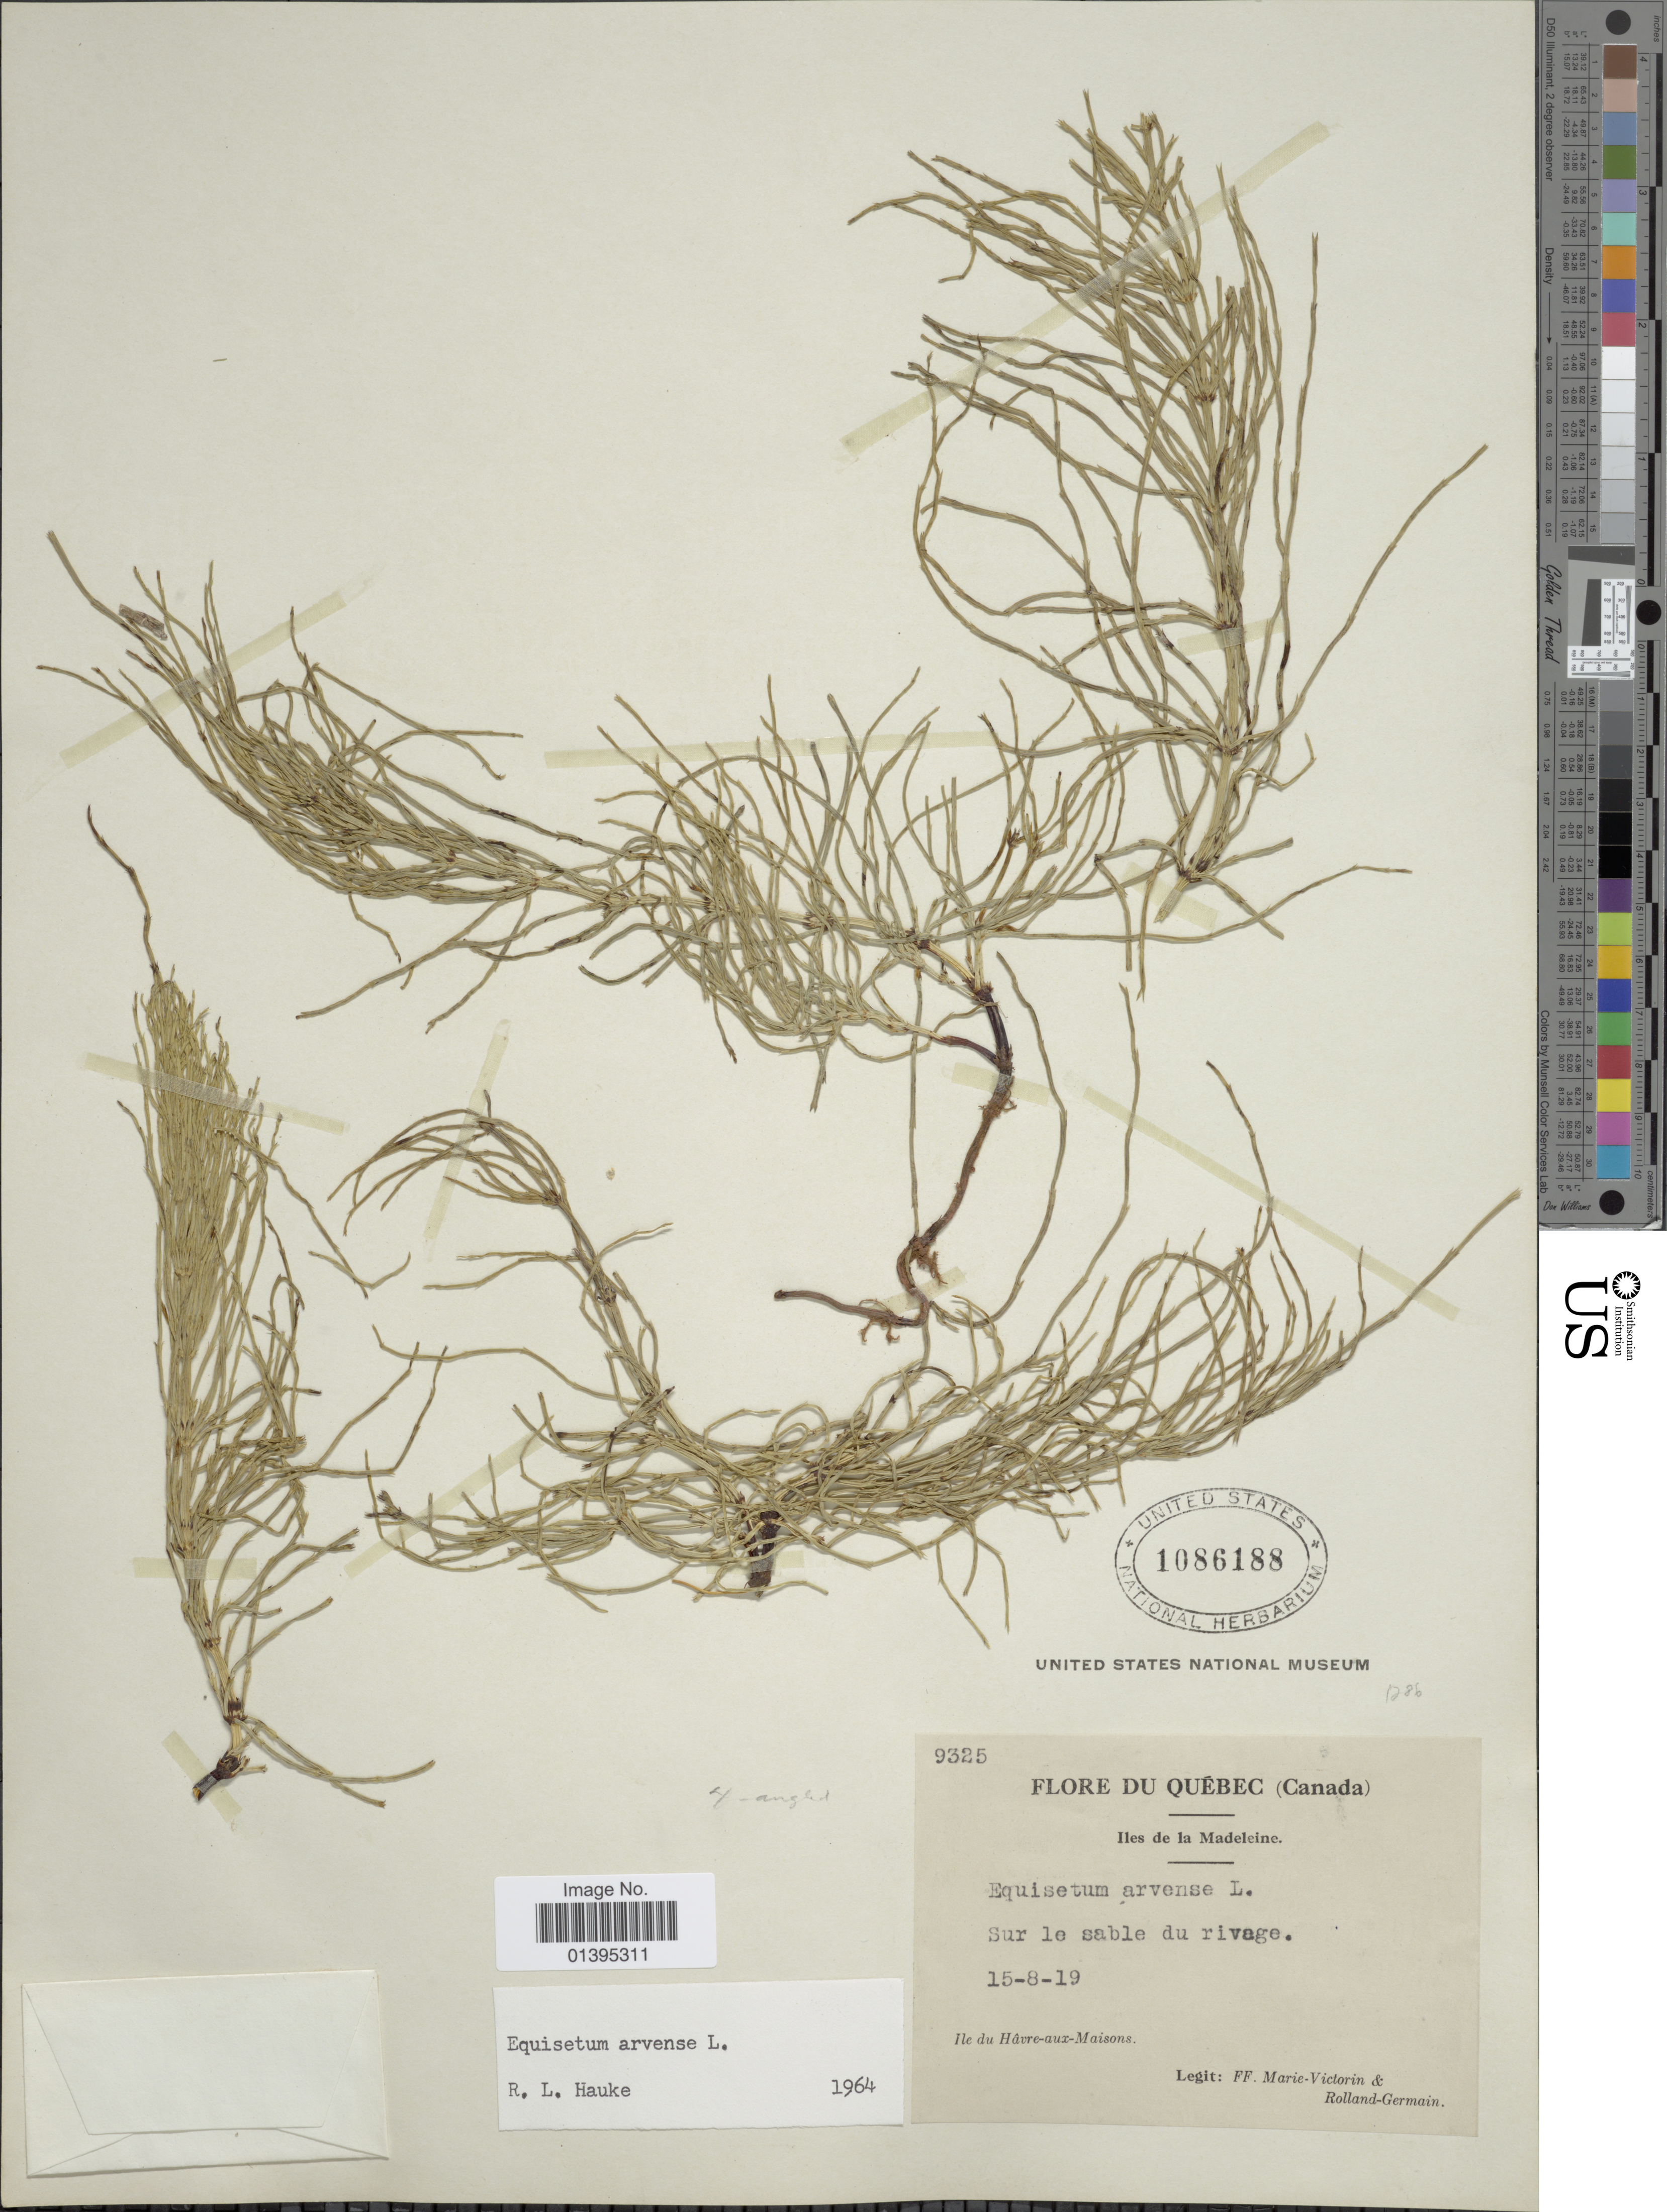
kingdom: Plantae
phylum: Tracheophyta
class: Polypodiopsida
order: Equisetales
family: Equisetaceae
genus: Equisetum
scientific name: Equisetum arvense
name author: L.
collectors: Fr. Marie-Victorin & Rolland-Germain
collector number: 9325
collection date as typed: Transcribed d/m/y: 15/8/19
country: Canada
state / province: Quebec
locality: Iles de la Madeleine, Ile du Hâvre-aux-Maisons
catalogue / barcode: US 1086188